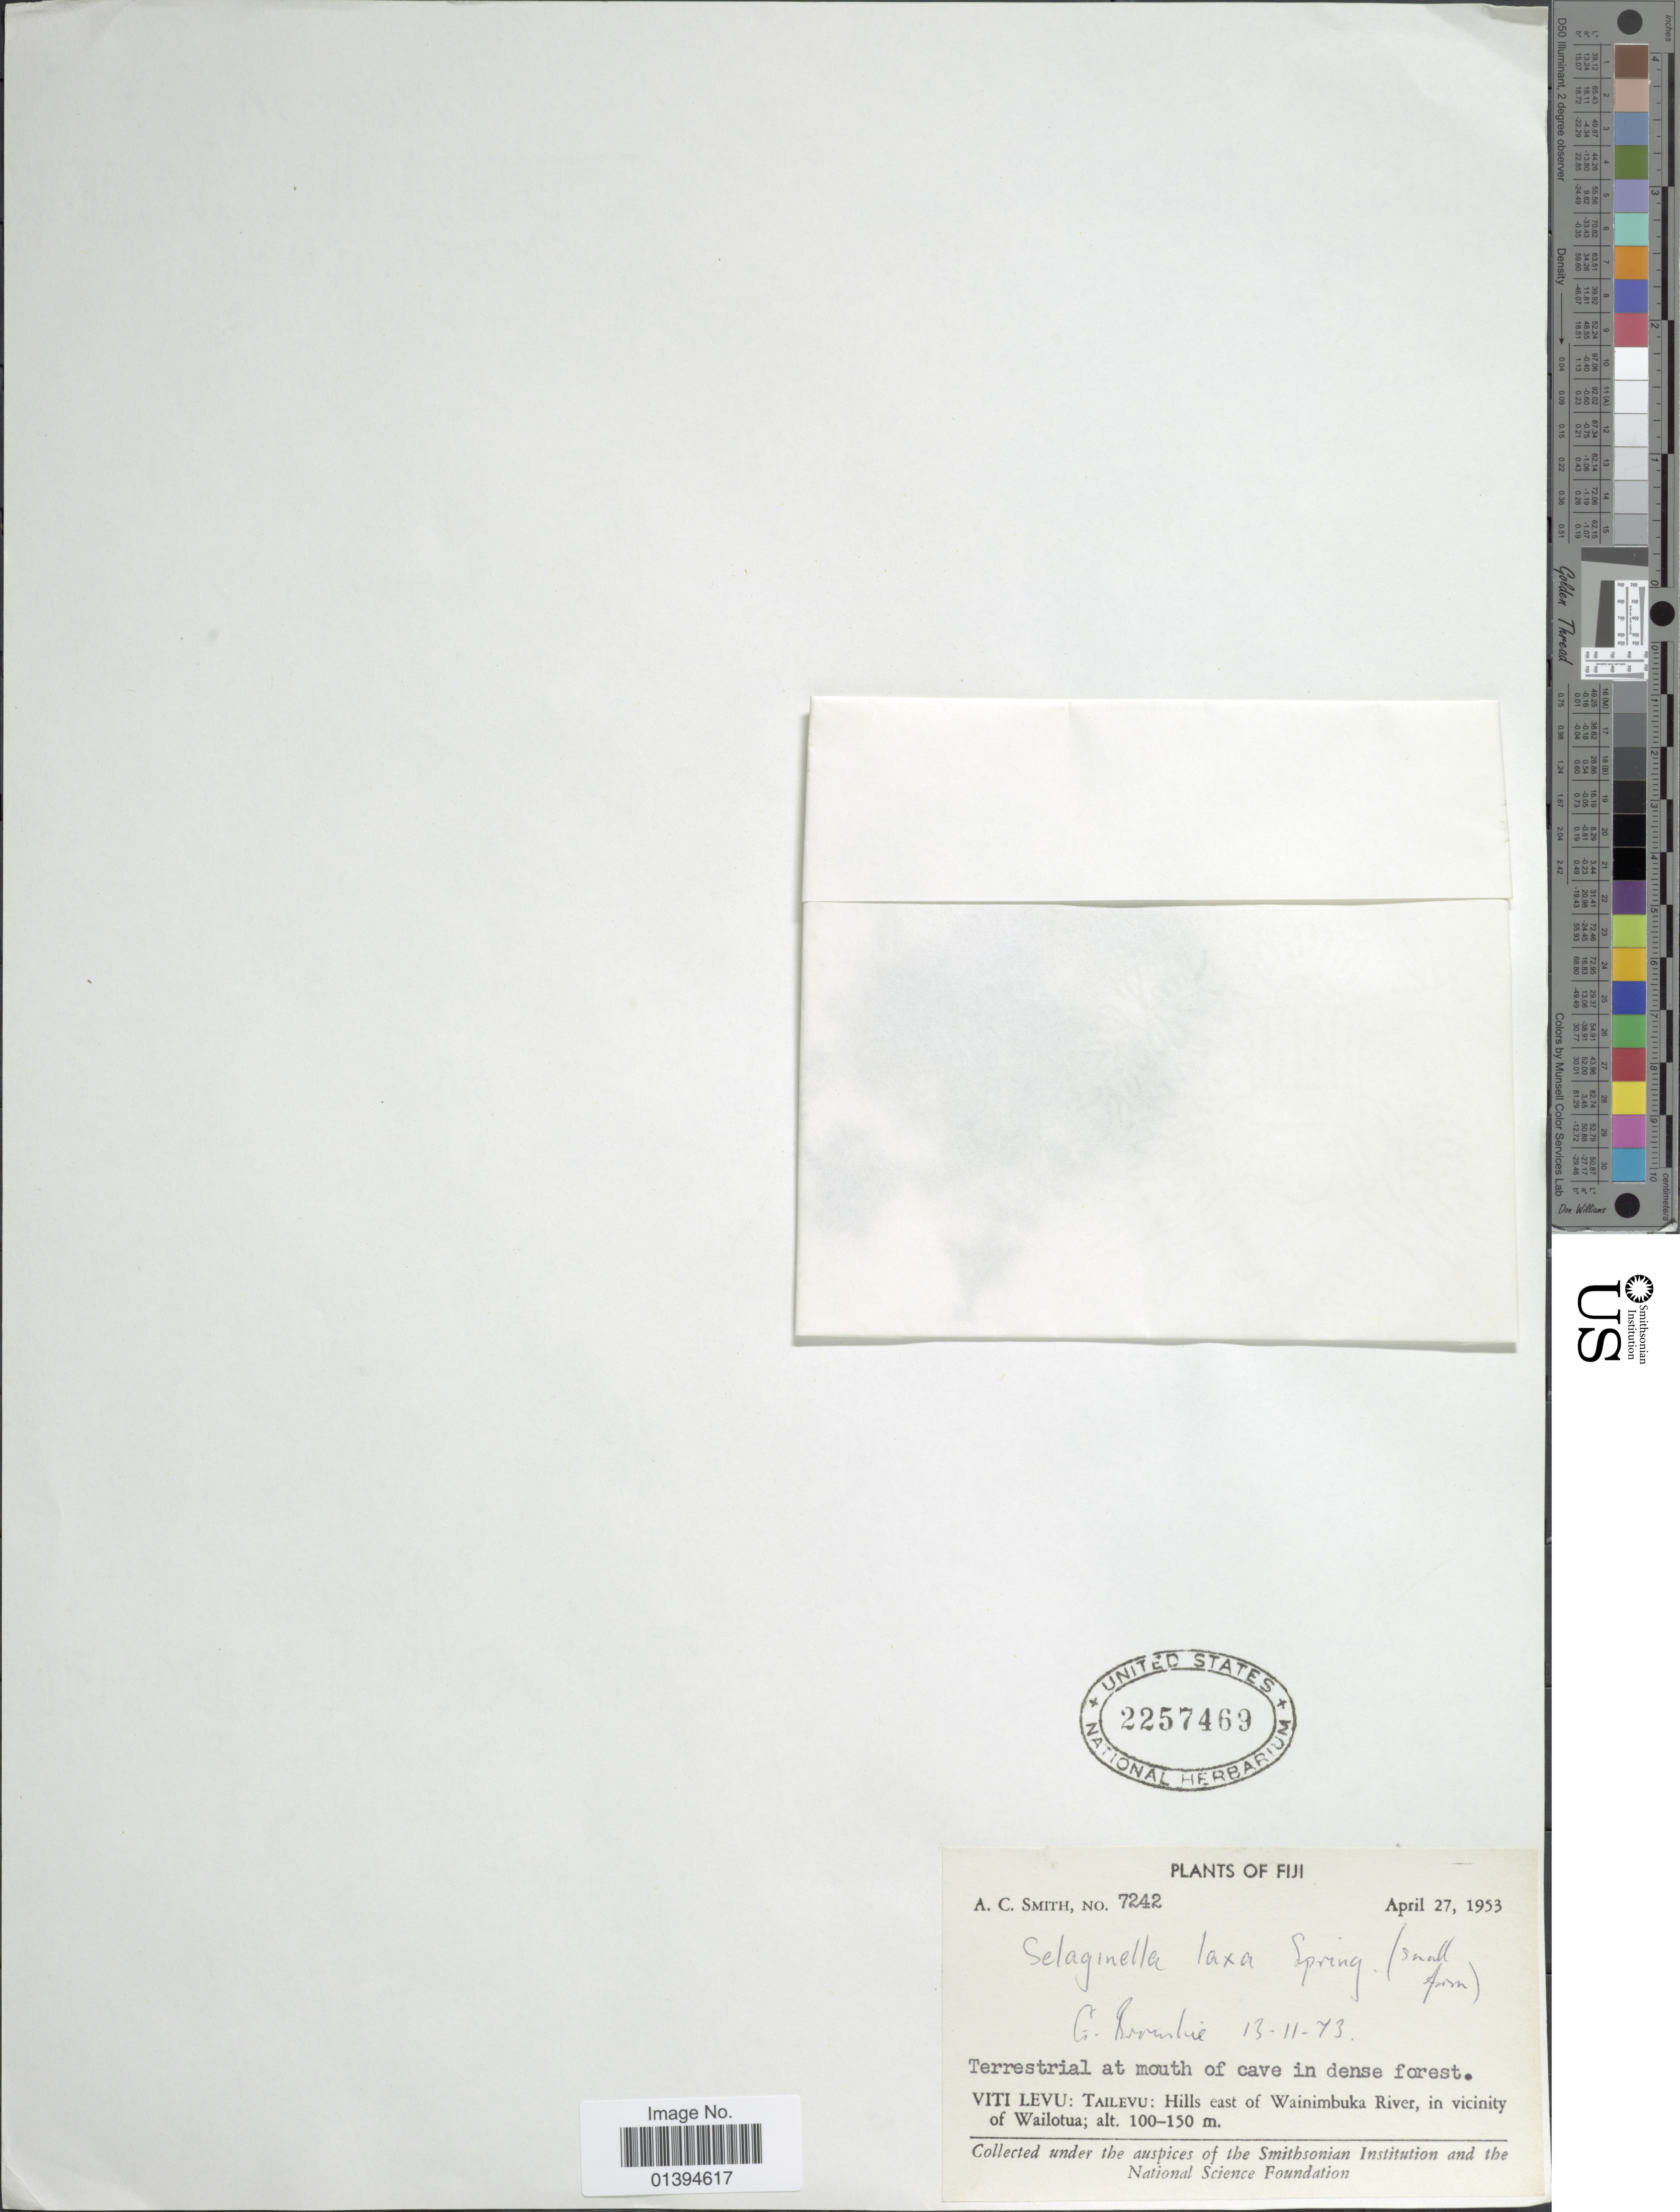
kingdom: Plantae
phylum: Tracheophyta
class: Lycopodiopsida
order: Selaginellales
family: Selaginellaceae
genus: Selaginella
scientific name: Selaginella laxa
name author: Spring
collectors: A. C. Smith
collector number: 7242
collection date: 1953-04-27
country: Fiji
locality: Viti Levu: Tailevu: hills East of Wainimbuka River, in vicinity of Wailotua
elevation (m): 100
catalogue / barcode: US 2257469